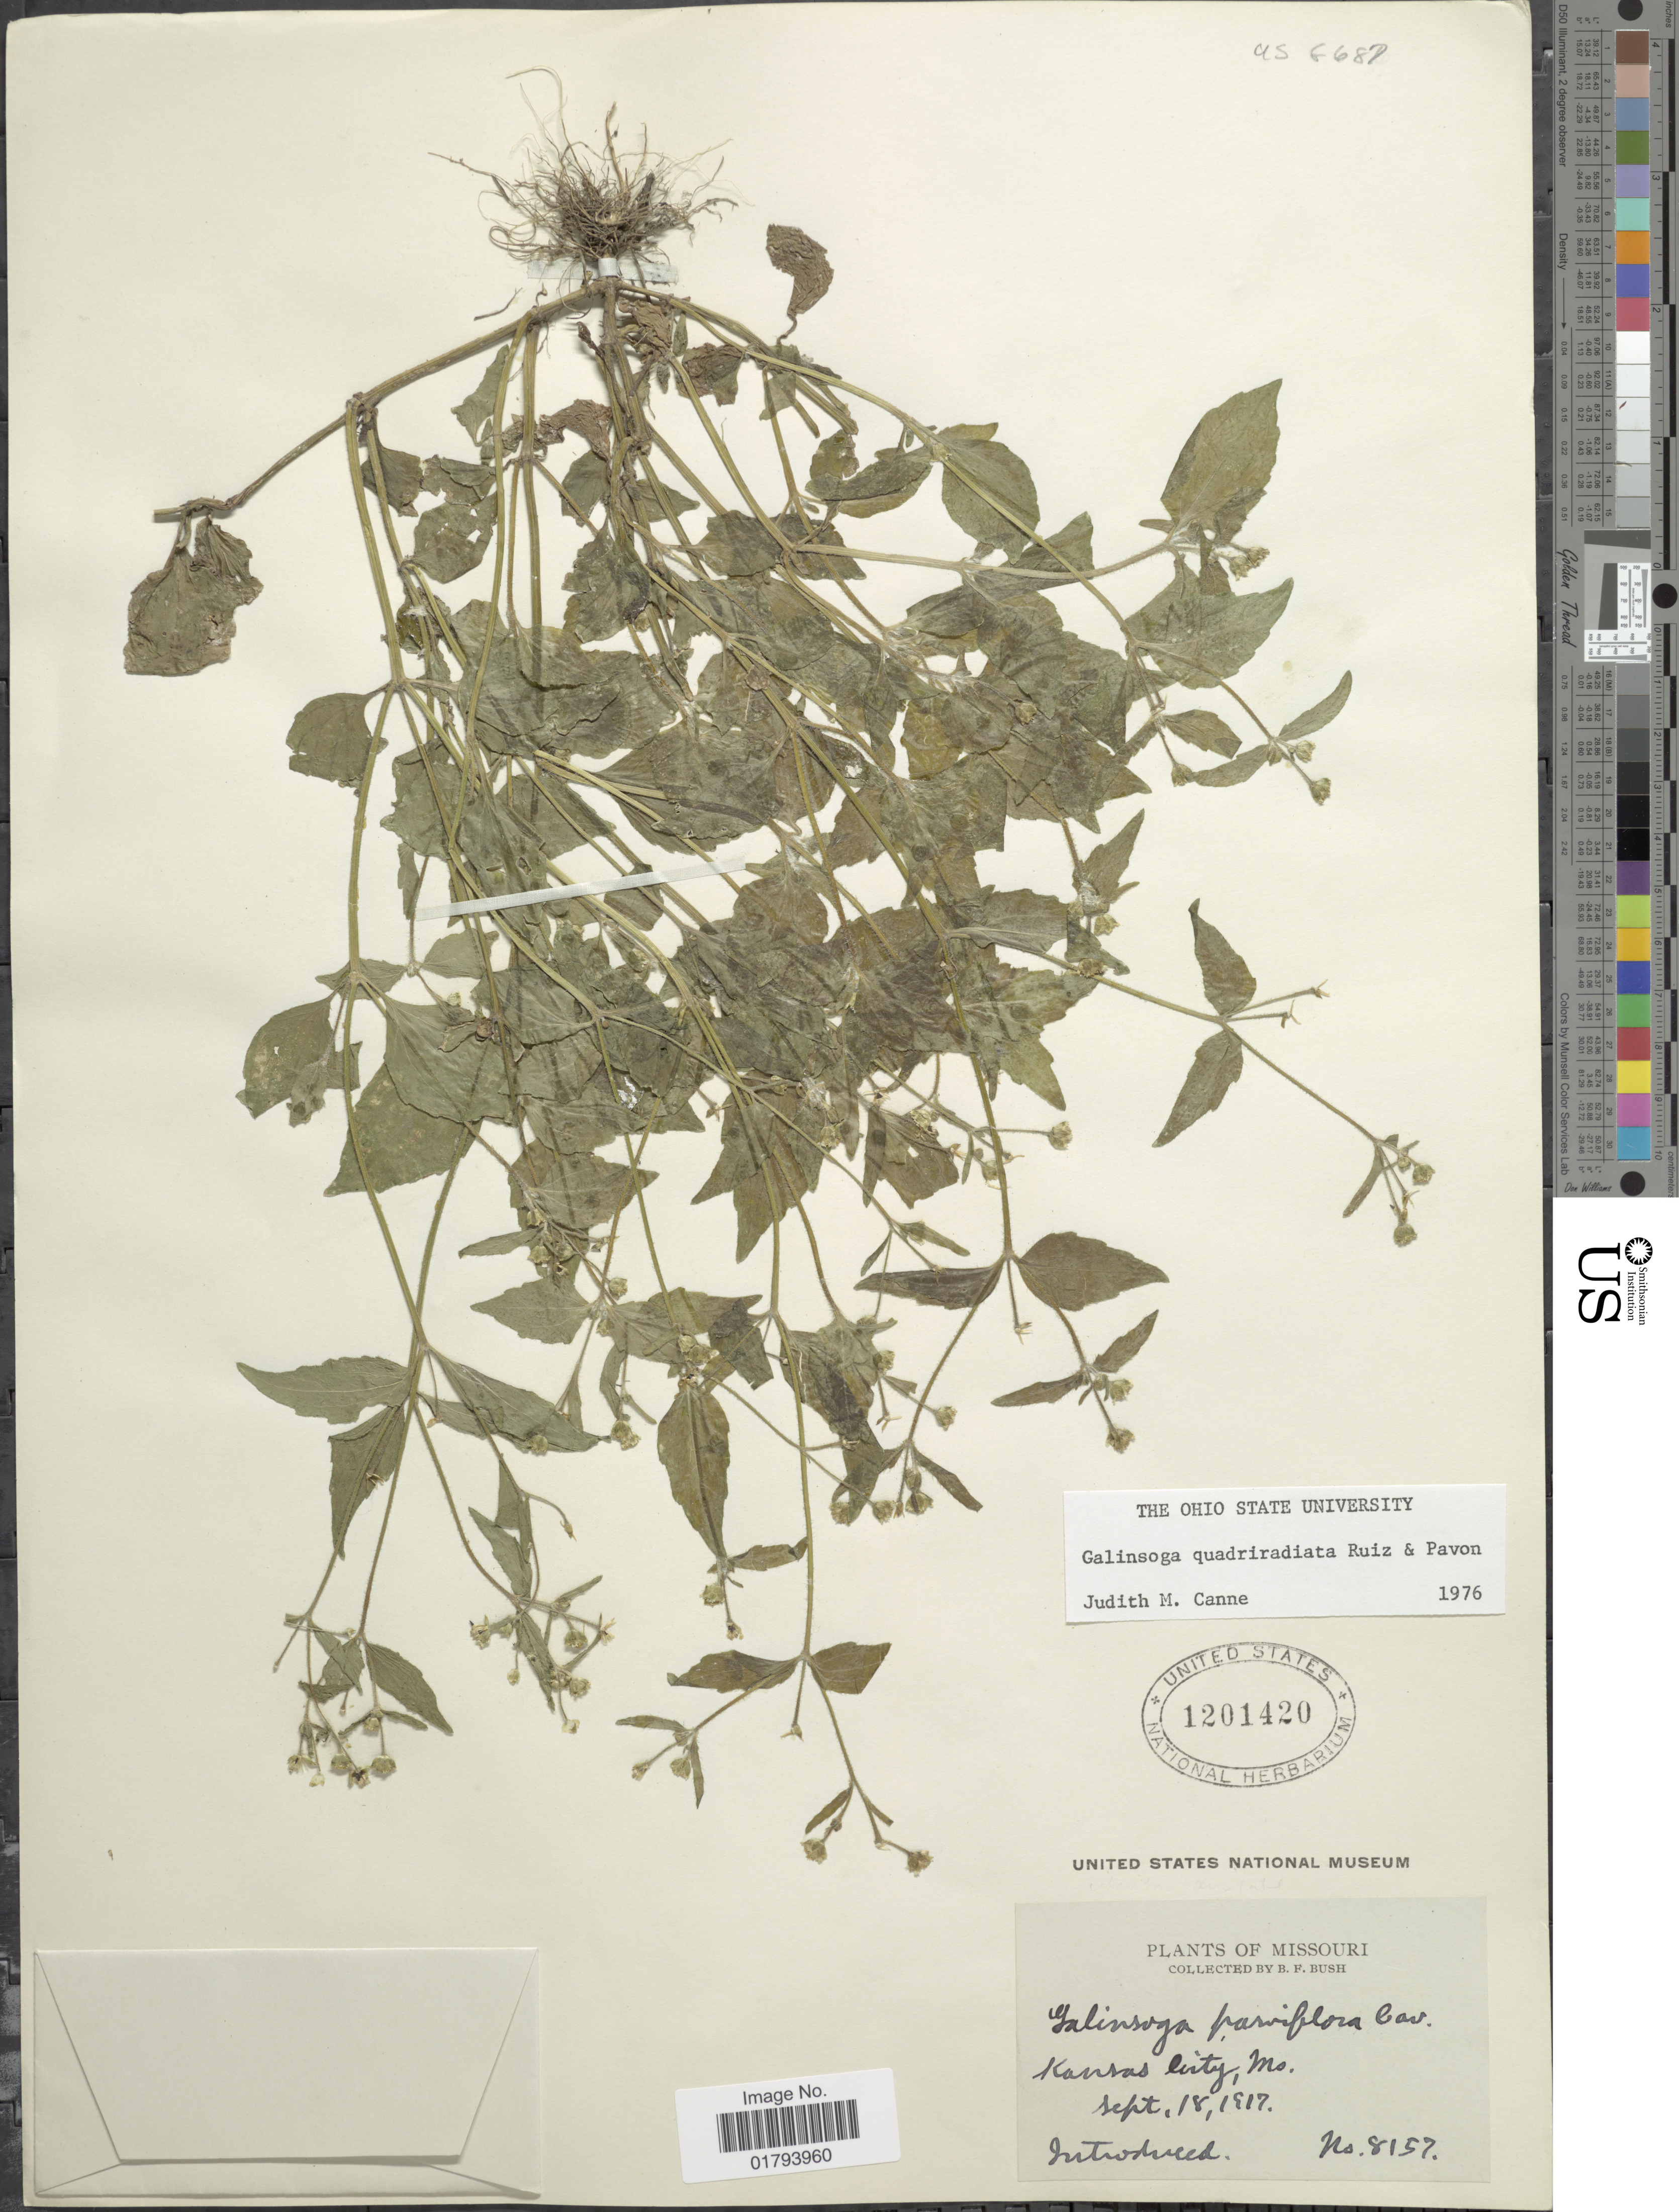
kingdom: Plantae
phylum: Tracheophyta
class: Magnoliopsida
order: Asterales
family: Asteraceae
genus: Galinsoga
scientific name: Galinsoga quadriradiata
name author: Ruiz & Pav.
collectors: B. F. Bush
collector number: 8157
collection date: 1917-09-18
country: United States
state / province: Missouri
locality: Kansas City, Mo.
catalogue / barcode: US 1201420